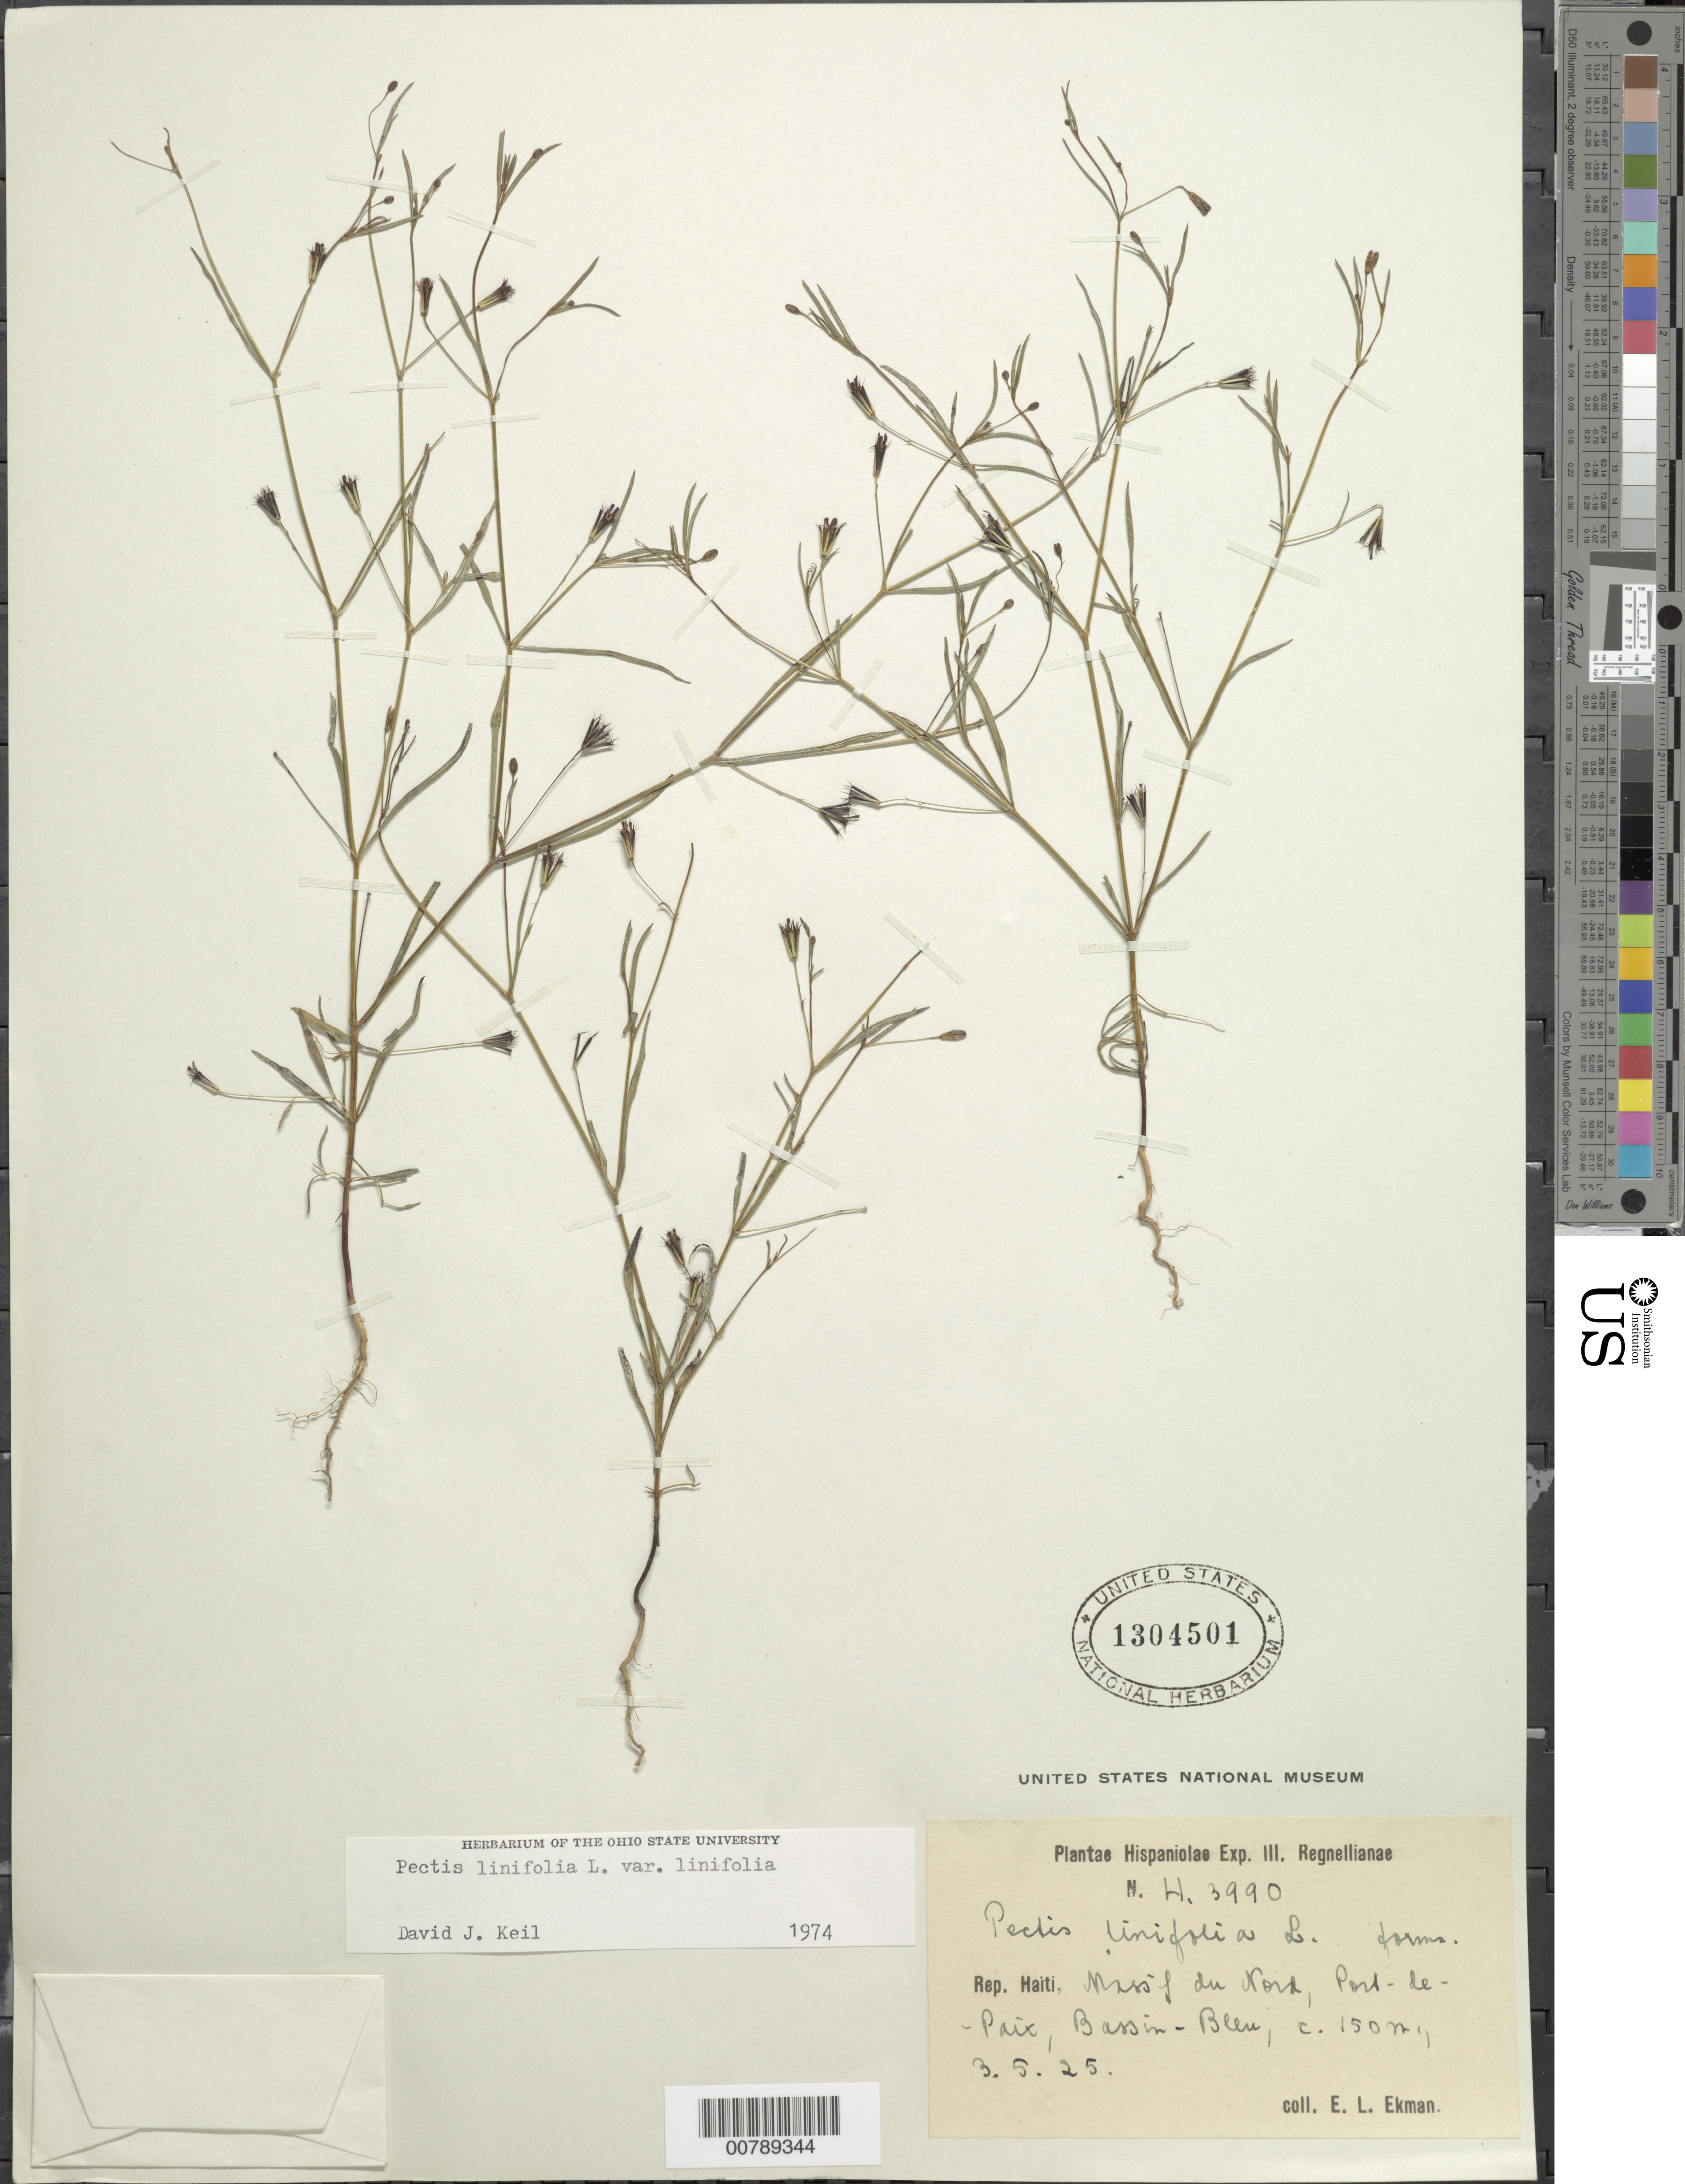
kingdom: Plantae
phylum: Tracheophyta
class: Magnoliopsida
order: Asterales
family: Asteraceae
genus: Pectis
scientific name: Pectis linifolia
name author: L.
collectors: E. L. Ekman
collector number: H 3990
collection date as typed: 03 May 1925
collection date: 1925-05-03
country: Haiti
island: Hispaniola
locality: Massif du Nord, Port-de-Paix, Bassin-Bleu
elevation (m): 150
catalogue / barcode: US 1304501